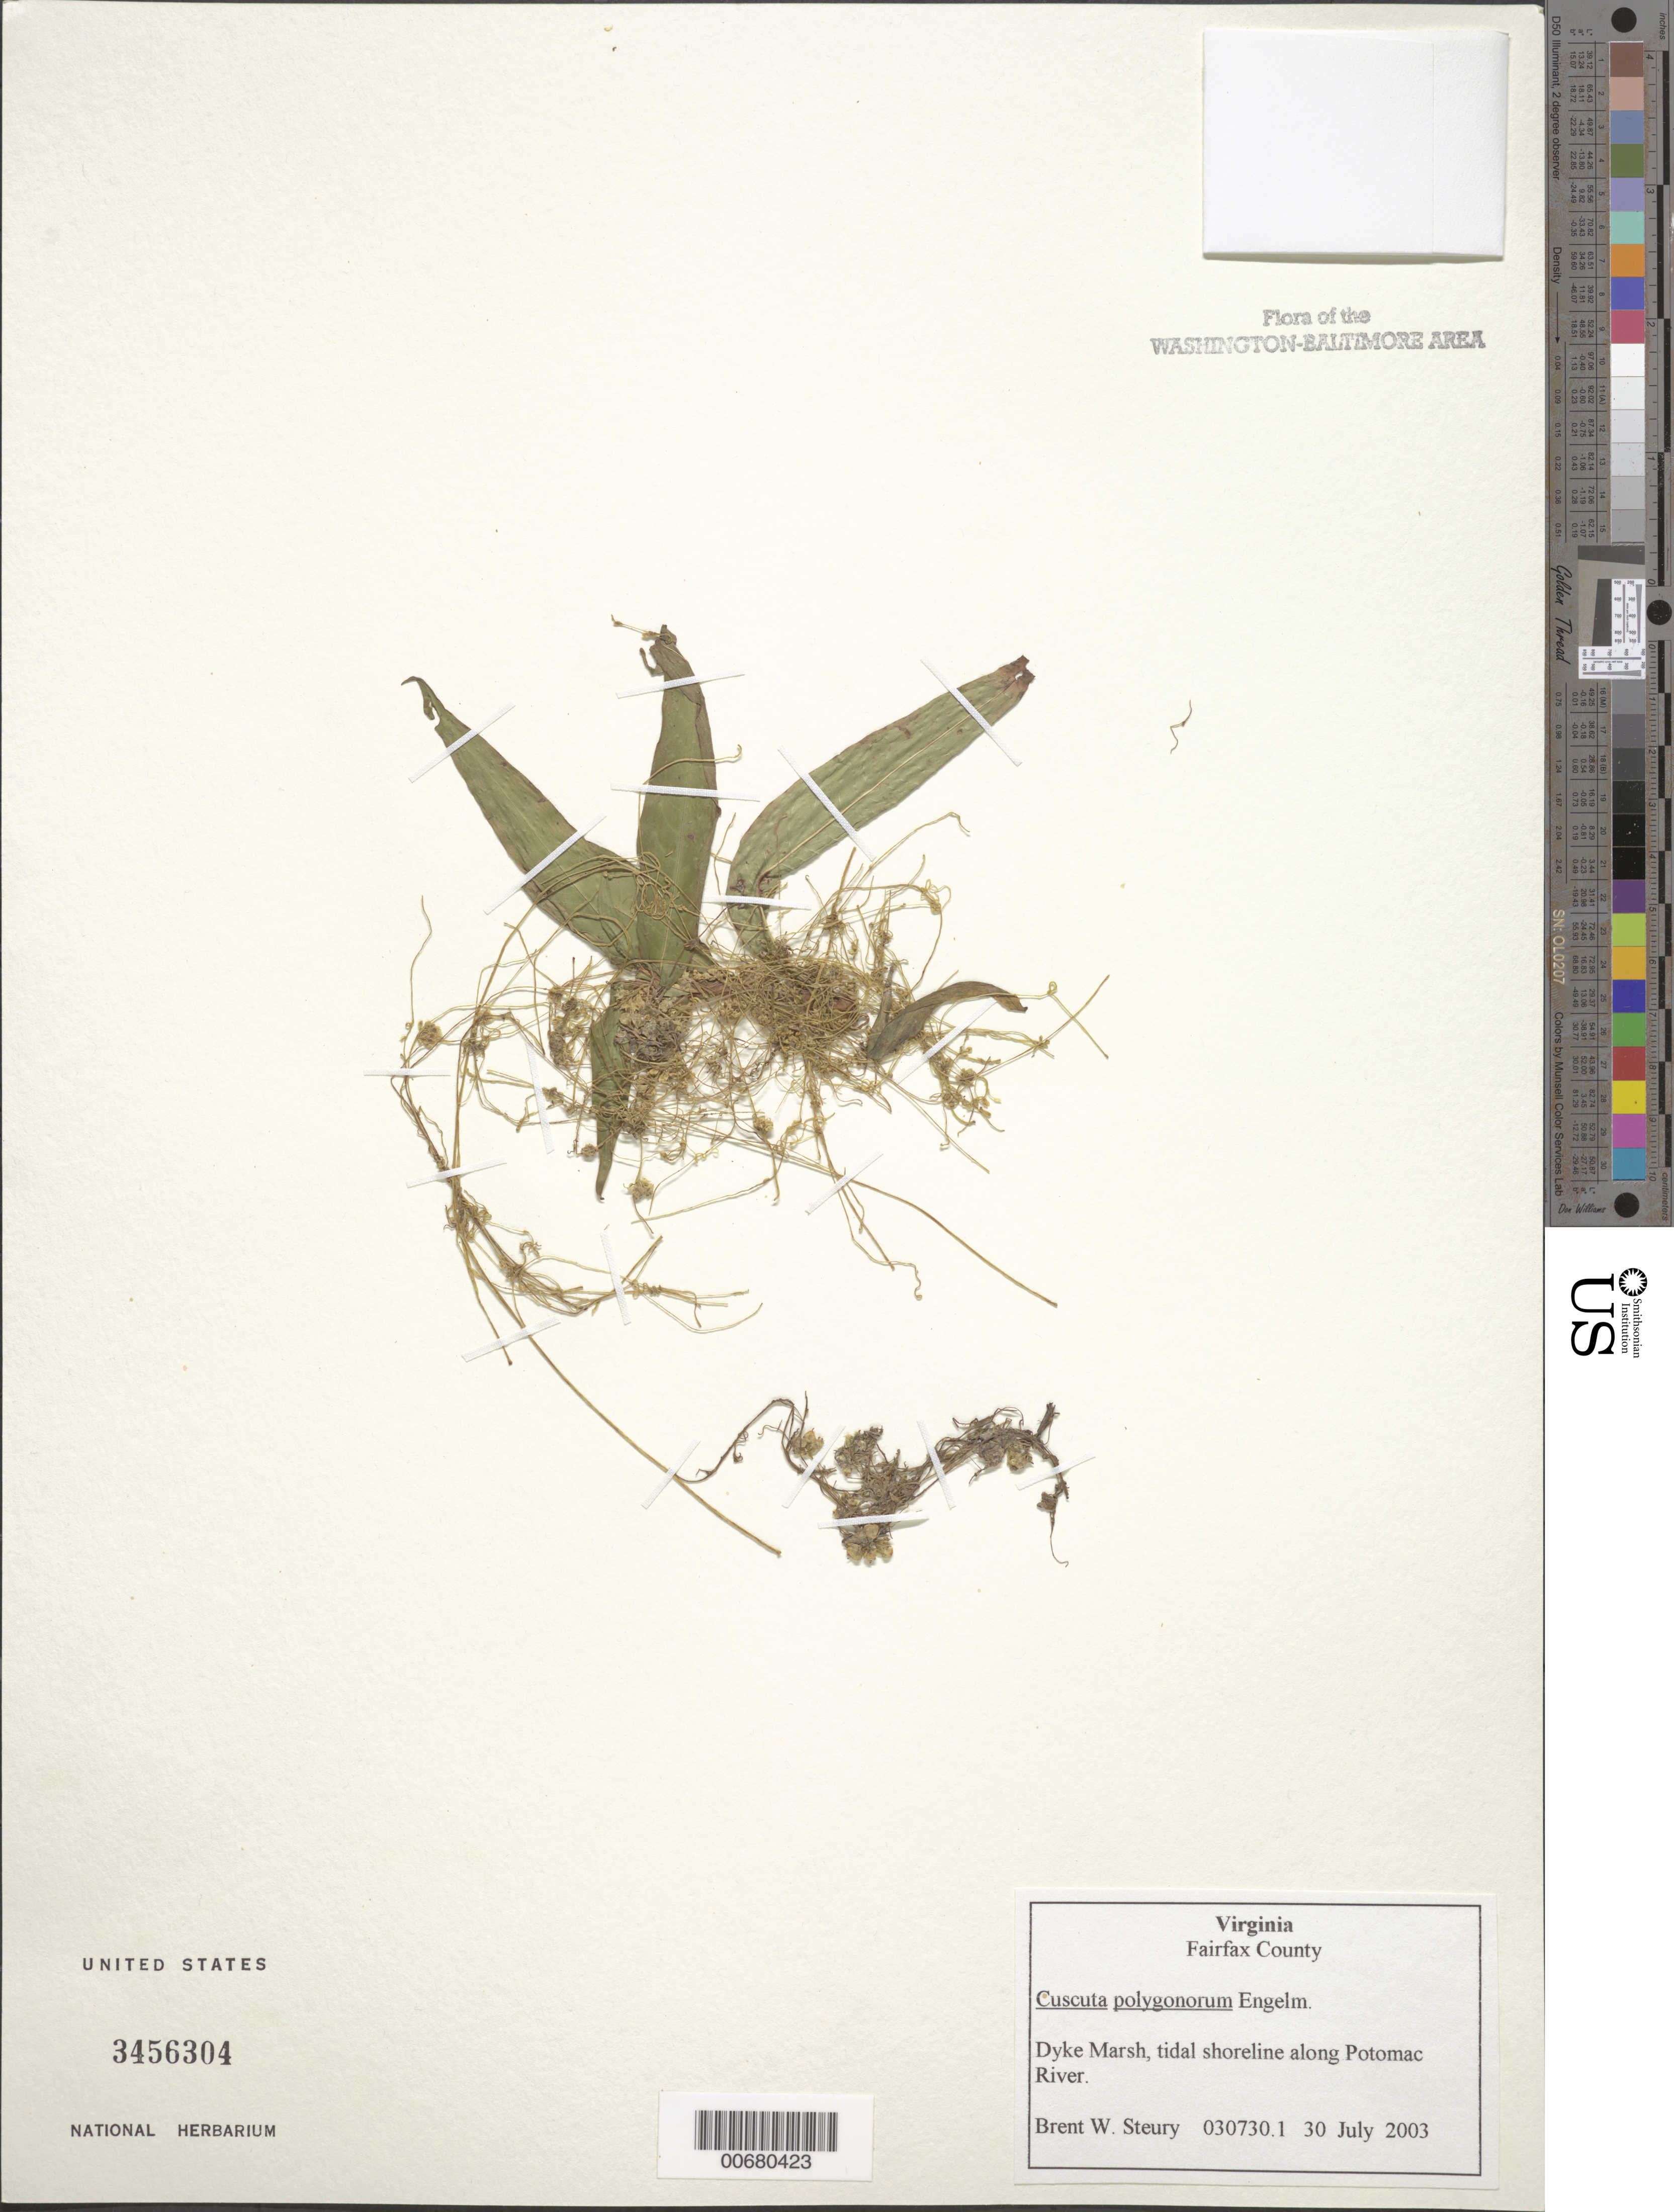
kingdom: Plantae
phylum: Tracheophyta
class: Magnoliopsida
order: Solanales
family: Convolvulaceae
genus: Cuscuta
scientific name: Cuscuta polygonorum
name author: Engelm.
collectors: B. Steury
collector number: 030730.1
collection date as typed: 30 Jul 2003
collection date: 2003-07-30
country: United States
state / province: Virginia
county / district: Fairfax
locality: Dyke Marsh, shoreline along Potomac River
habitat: tidal shoreline.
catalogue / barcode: US 3456304